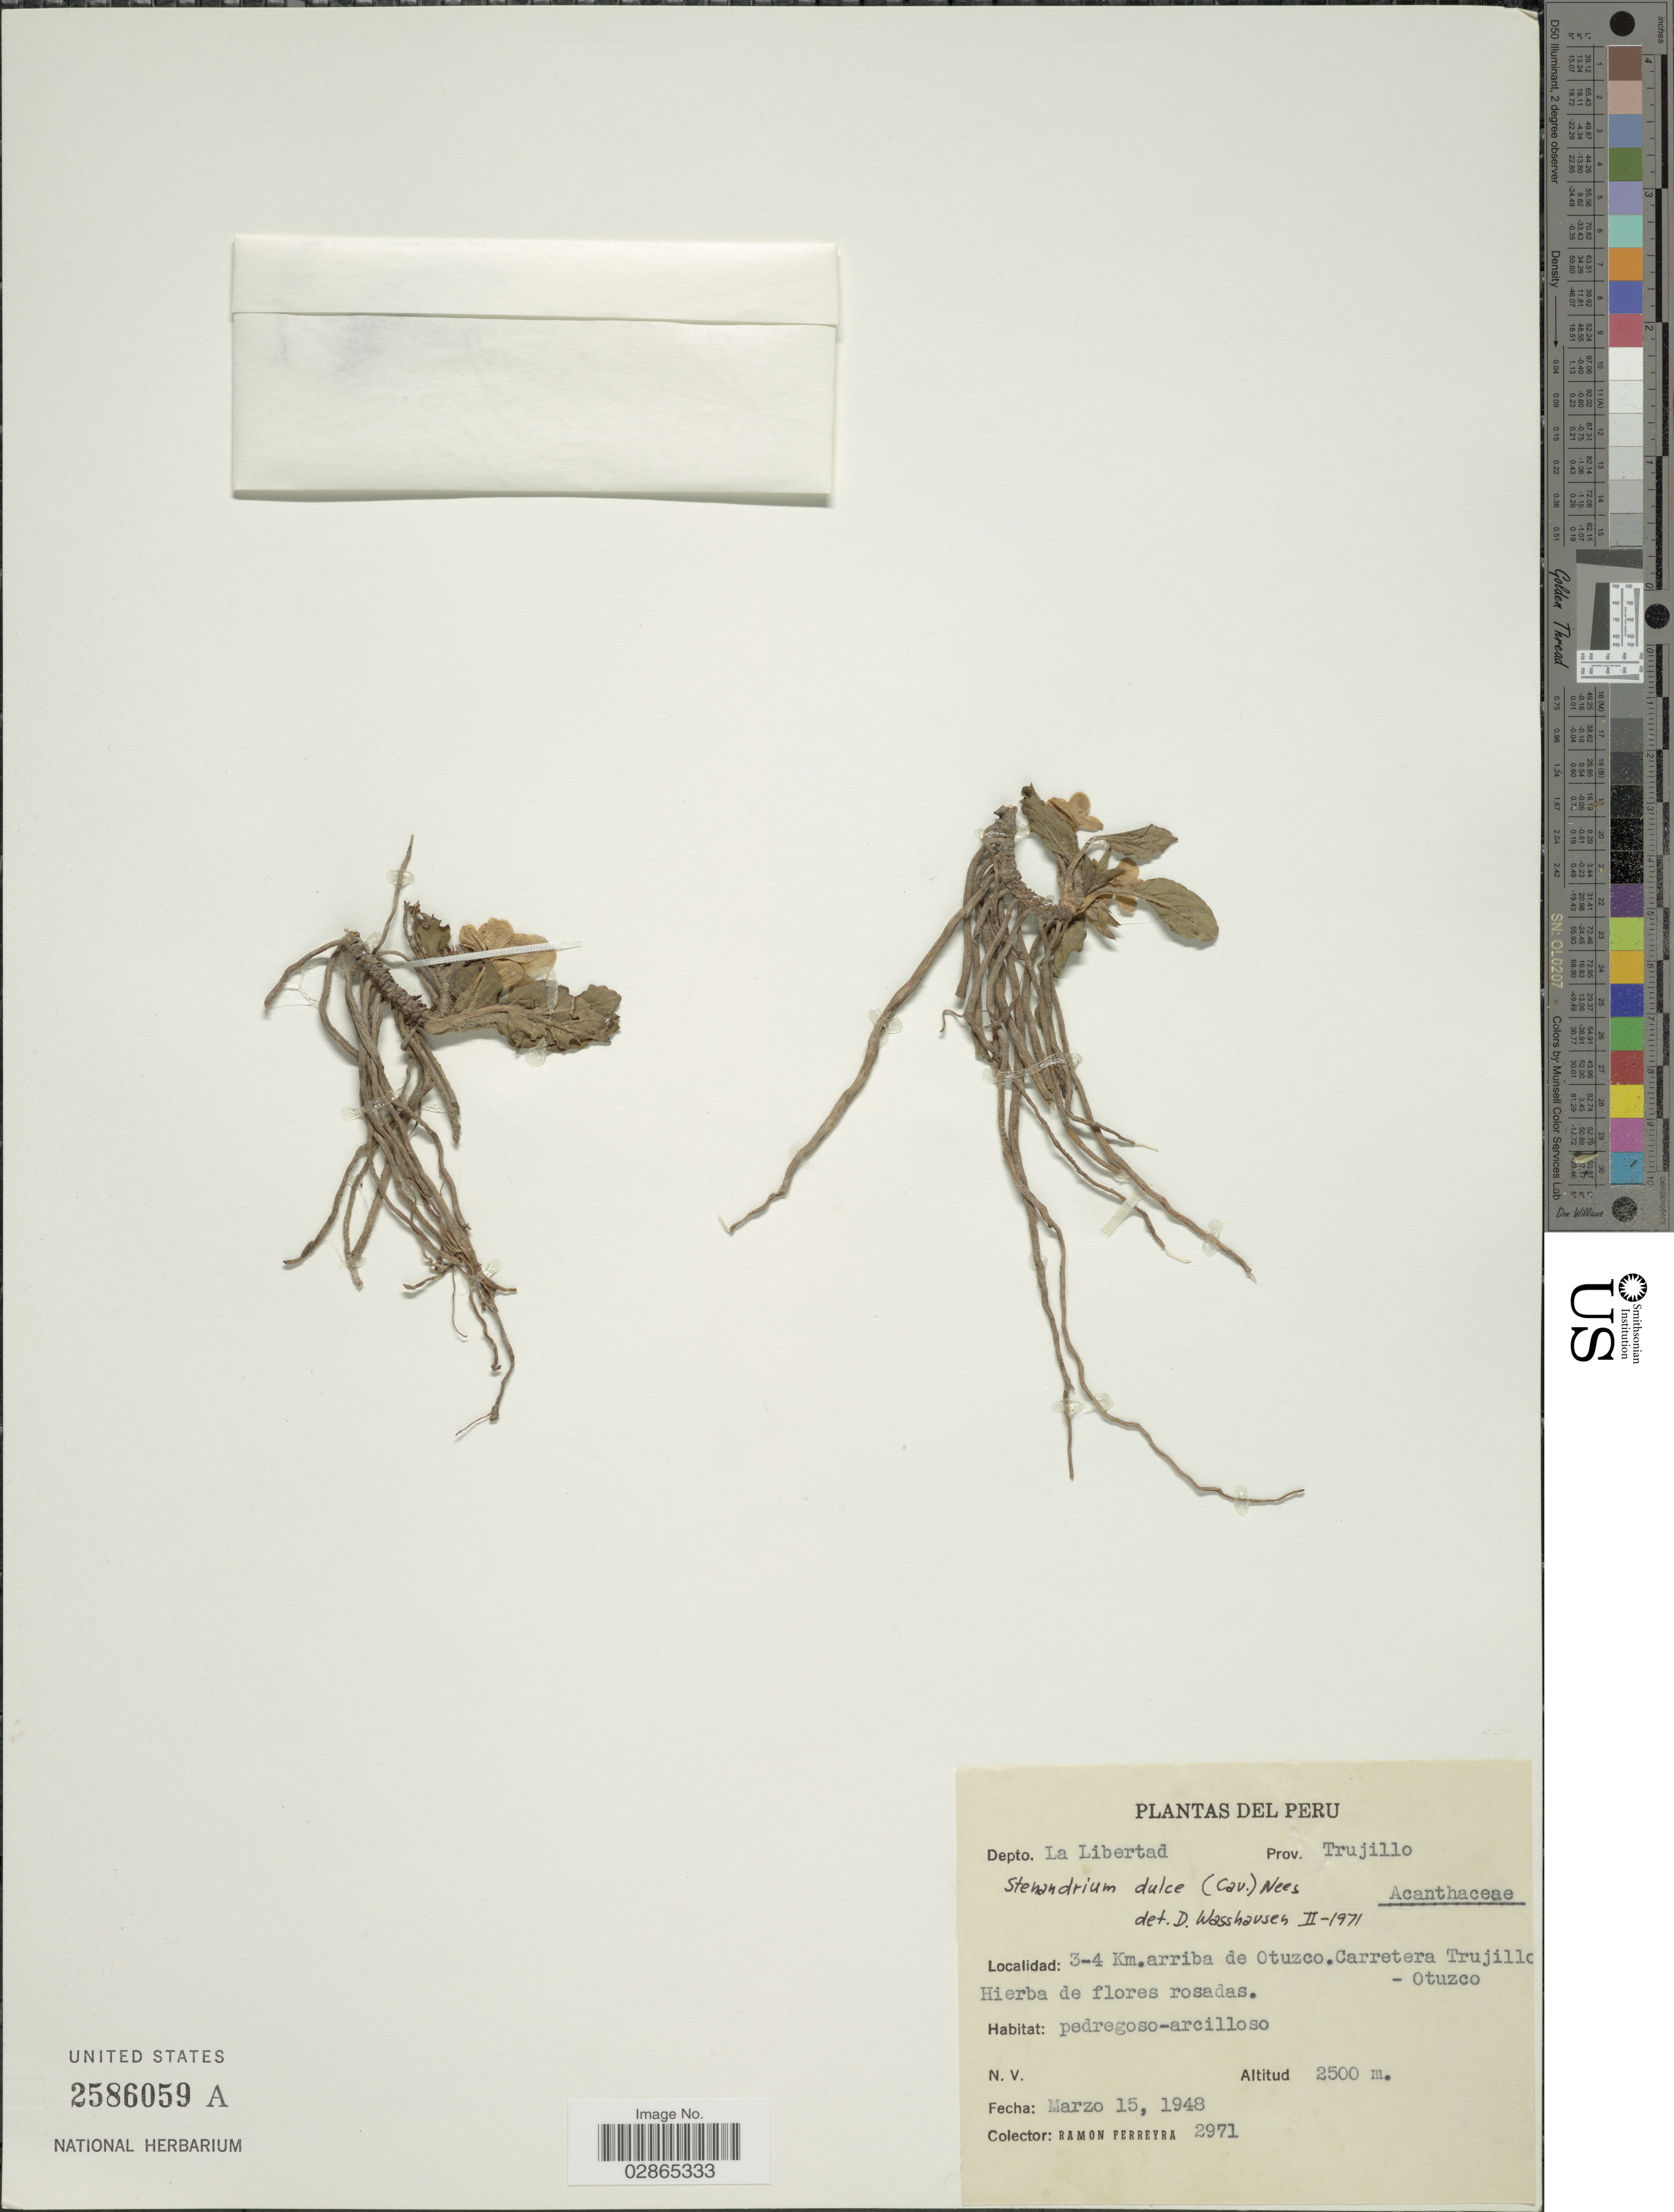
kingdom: Plantae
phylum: Tracheophyta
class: Magnoliopsida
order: Lamiales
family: Acanthaceae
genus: Stenandrium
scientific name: Stenandrium dulce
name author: (Cav.) Nees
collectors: R. A. Ferreyra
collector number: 2971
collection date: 1948-03-15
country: Venezuela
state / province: Trujillo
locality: Depto. La Libertad, Prov. Trujillo, 3-4 Km. arriba de Otuzco. Carretera Trujillo - Otuzco.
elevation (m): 2500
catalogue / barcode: US 2586059A